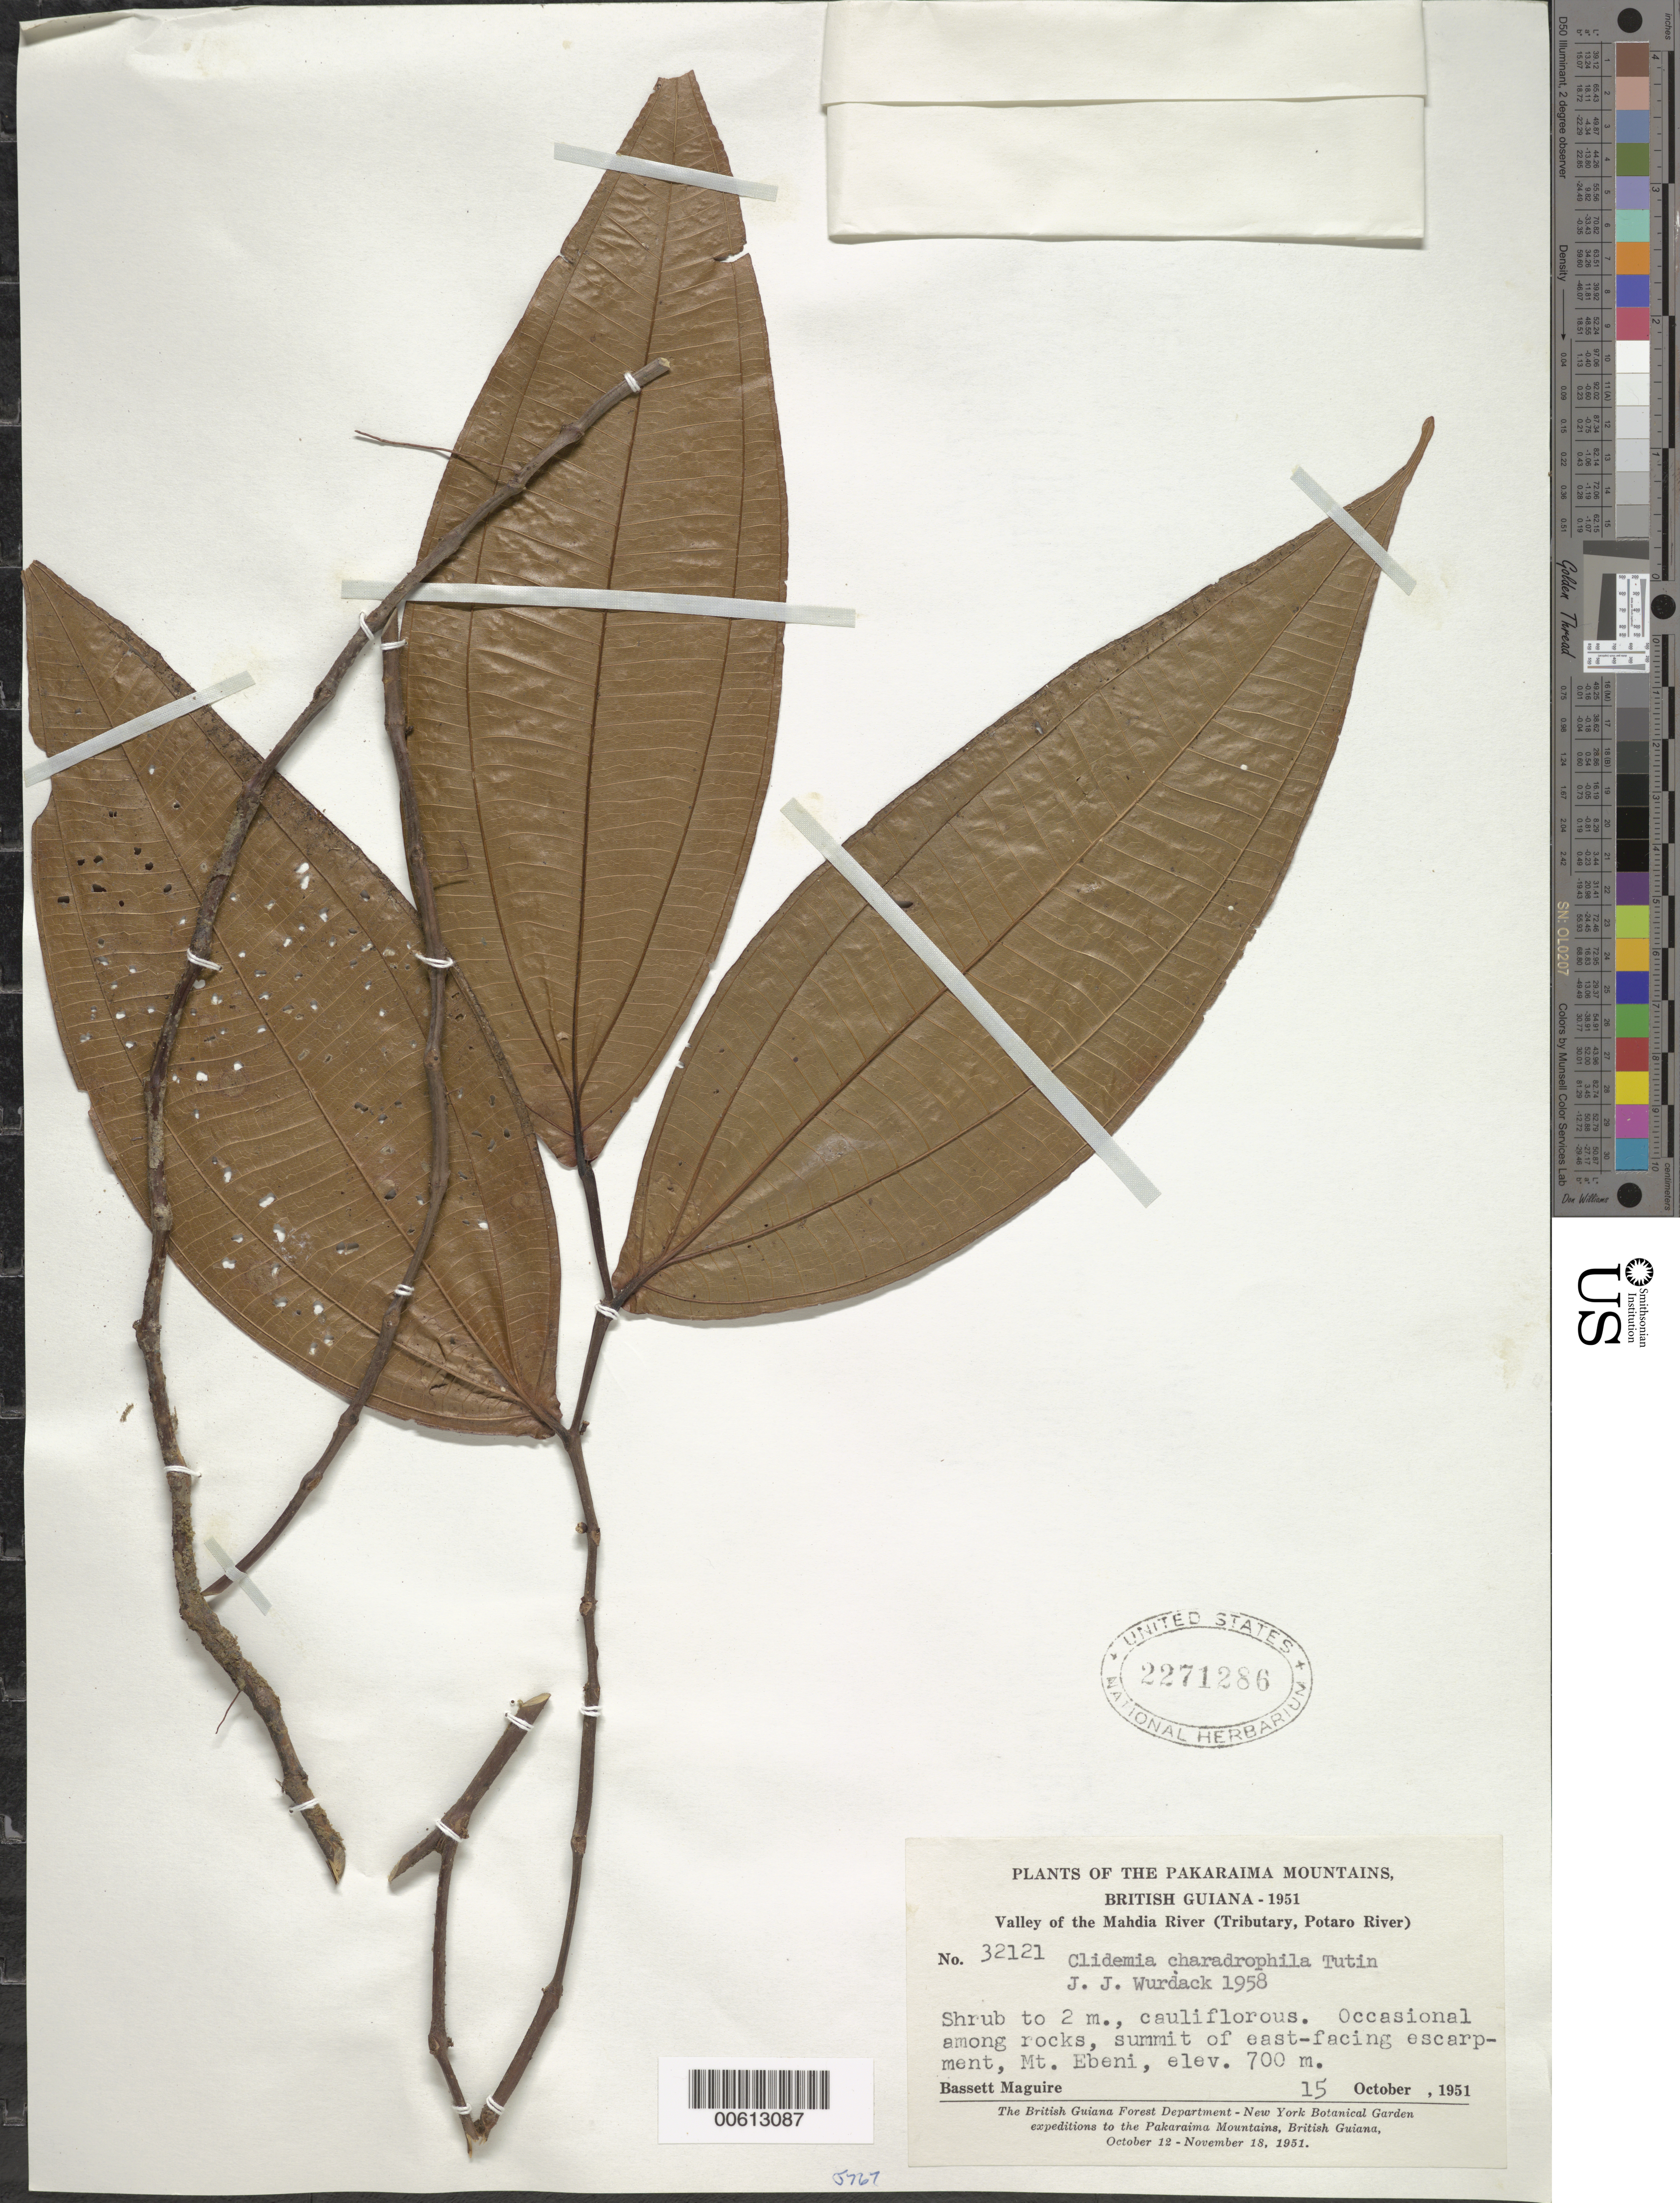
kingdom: Plantae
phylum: Tracheophyta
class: Magnoliopsida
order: Myrtales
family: Melastomataceae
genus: Clidemia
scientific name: Clidemia charadrophila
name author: Tutin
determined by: Wurdack, John J., (US), US (UNITED STATES)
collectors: B. Maguire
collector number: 32121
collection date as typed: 15-Oct-51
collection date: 1951-10-15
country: Guyana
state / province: Potaro-Siparuni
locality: Mt. Ebini, east facing escarpment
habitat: Among rocks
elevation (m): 700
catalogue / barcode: US 2271286